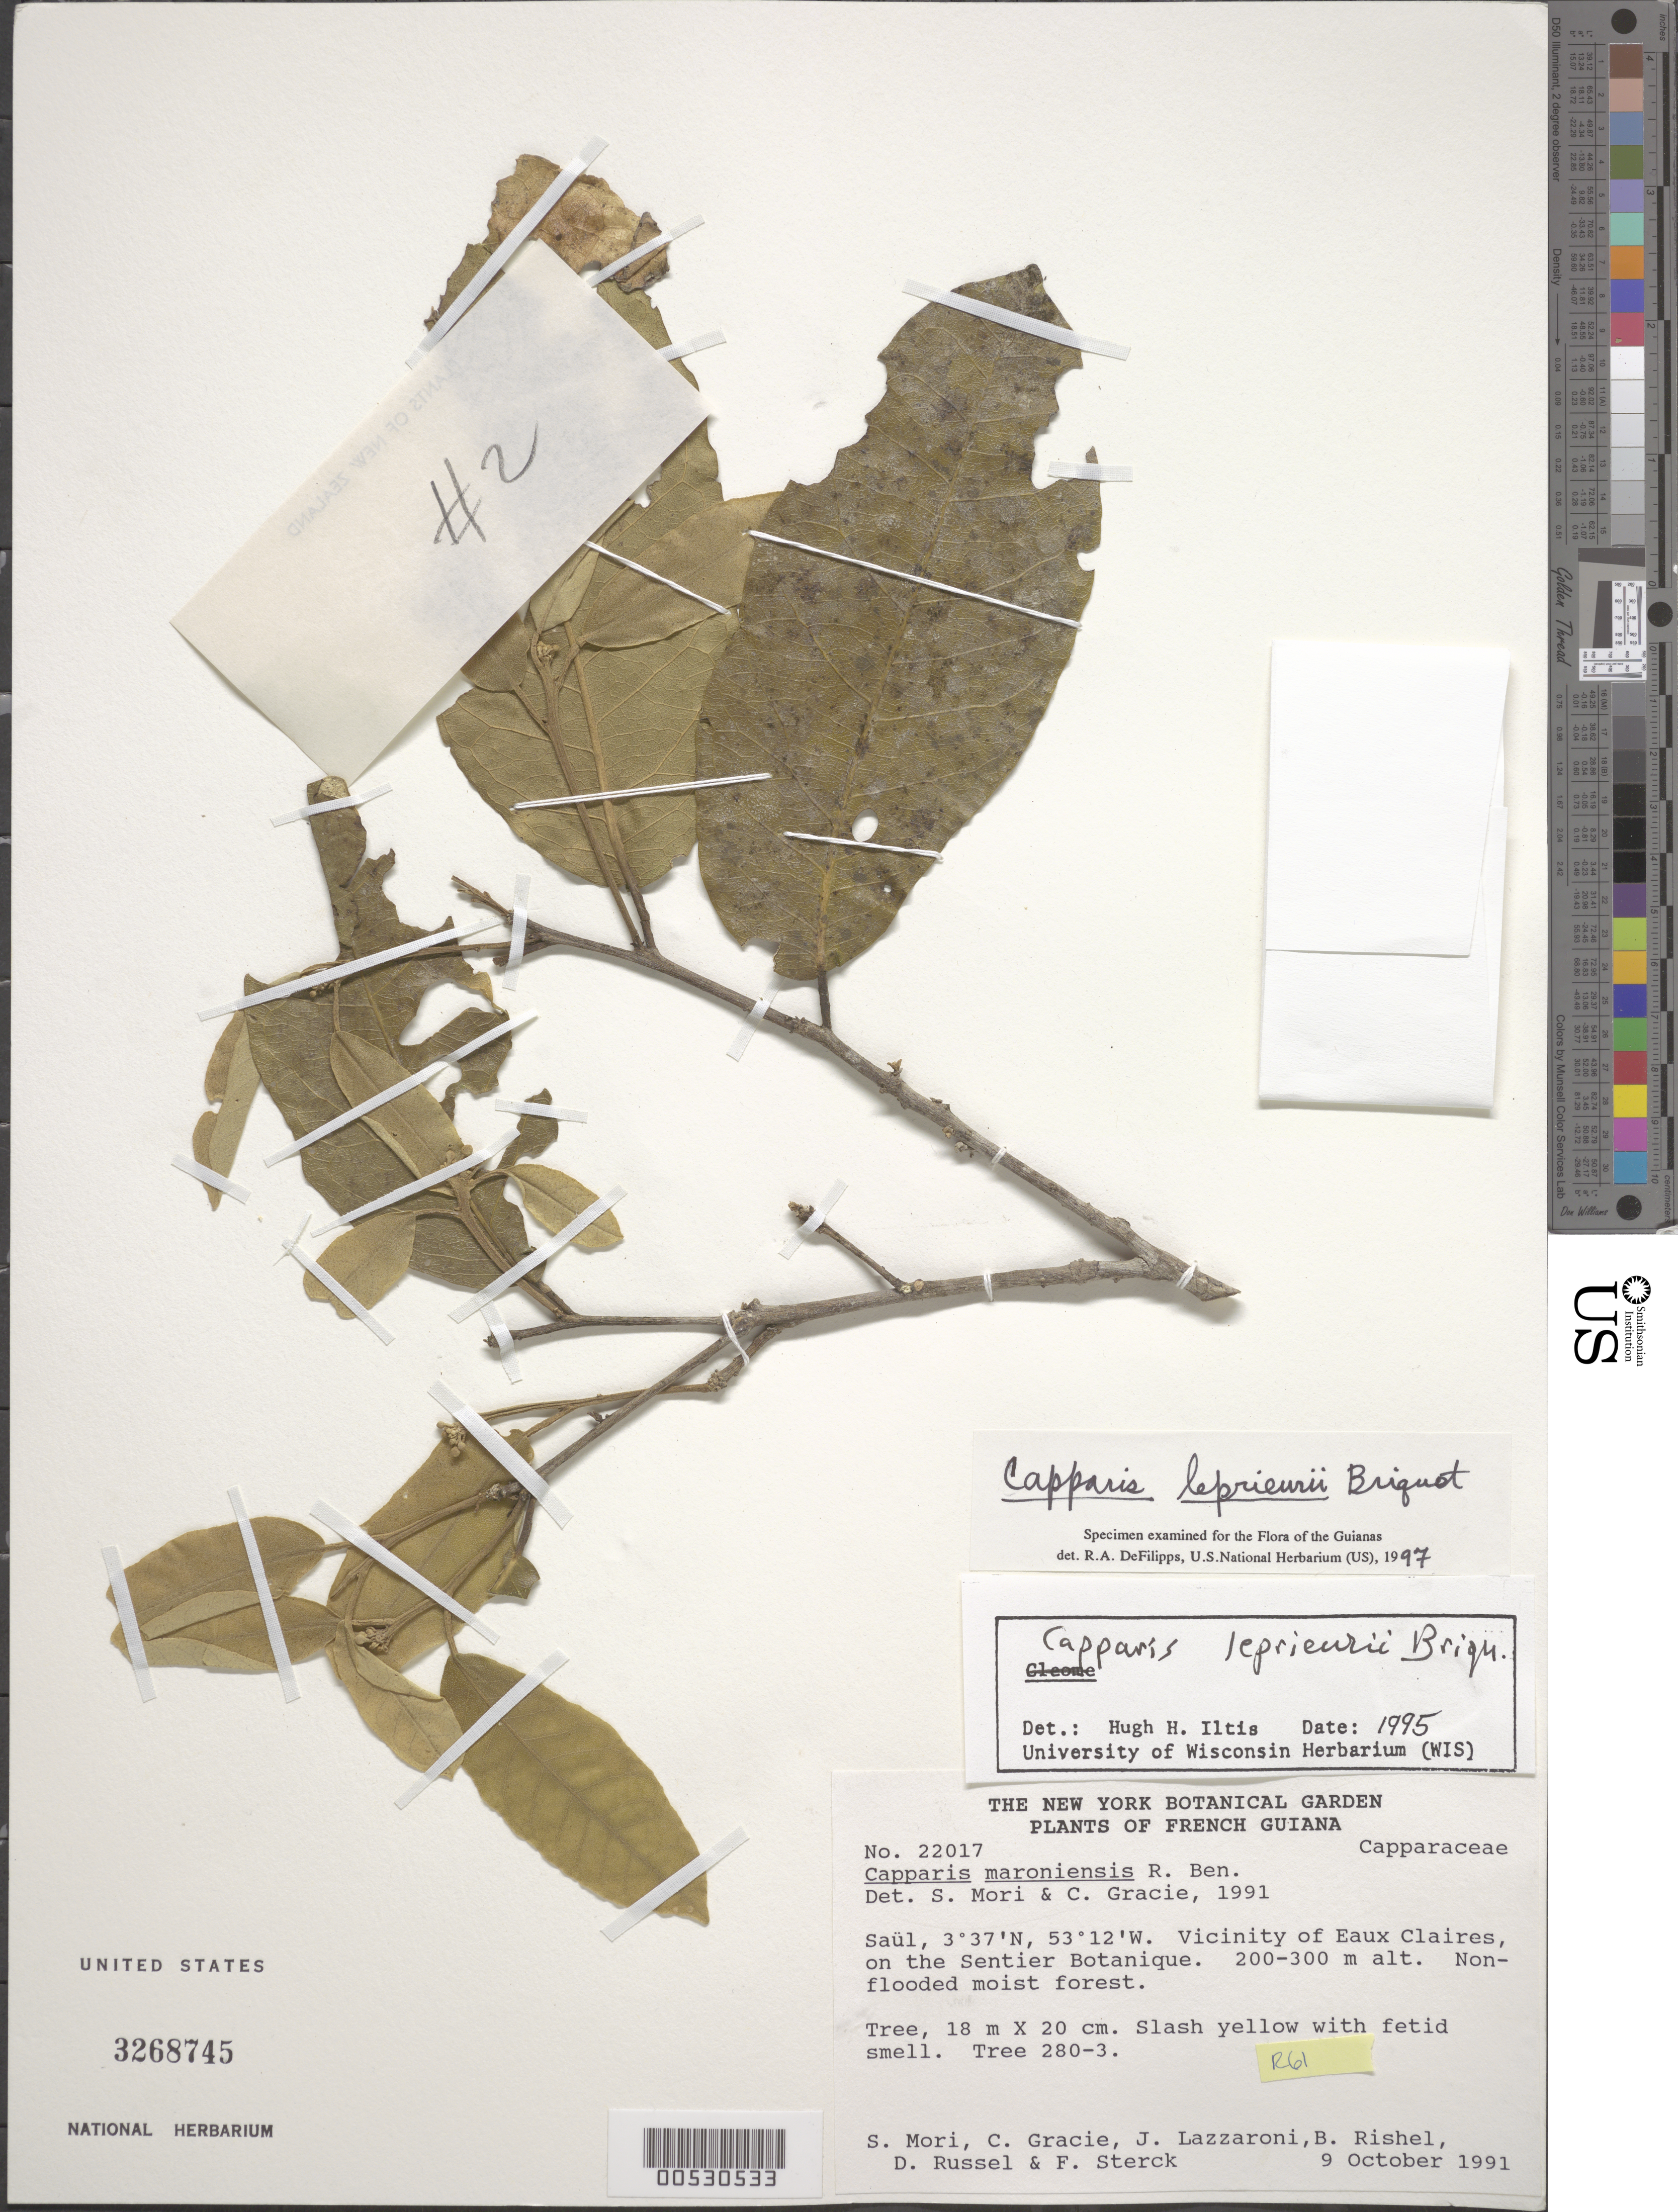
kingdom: Plantae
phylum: Tracheophyta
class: Magnoliopsida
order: Brassicales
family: Capparaceae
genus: Capparis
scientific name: Capparis leprieurii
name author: Briq.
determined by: DeFilipps, R. A.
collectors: S. Mori, C. A. Gracie, J. Lazzaroni, B. Rishel, D. Russell & F. Wright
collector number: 22017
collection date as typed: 9-Oct-91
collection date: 1991-10-09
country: French Guiana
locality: Saül, vicinity of Eaux Claires, on the Sentier Botanique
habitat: Non-flooded moist forest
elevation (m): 200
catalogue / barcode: US 3268745